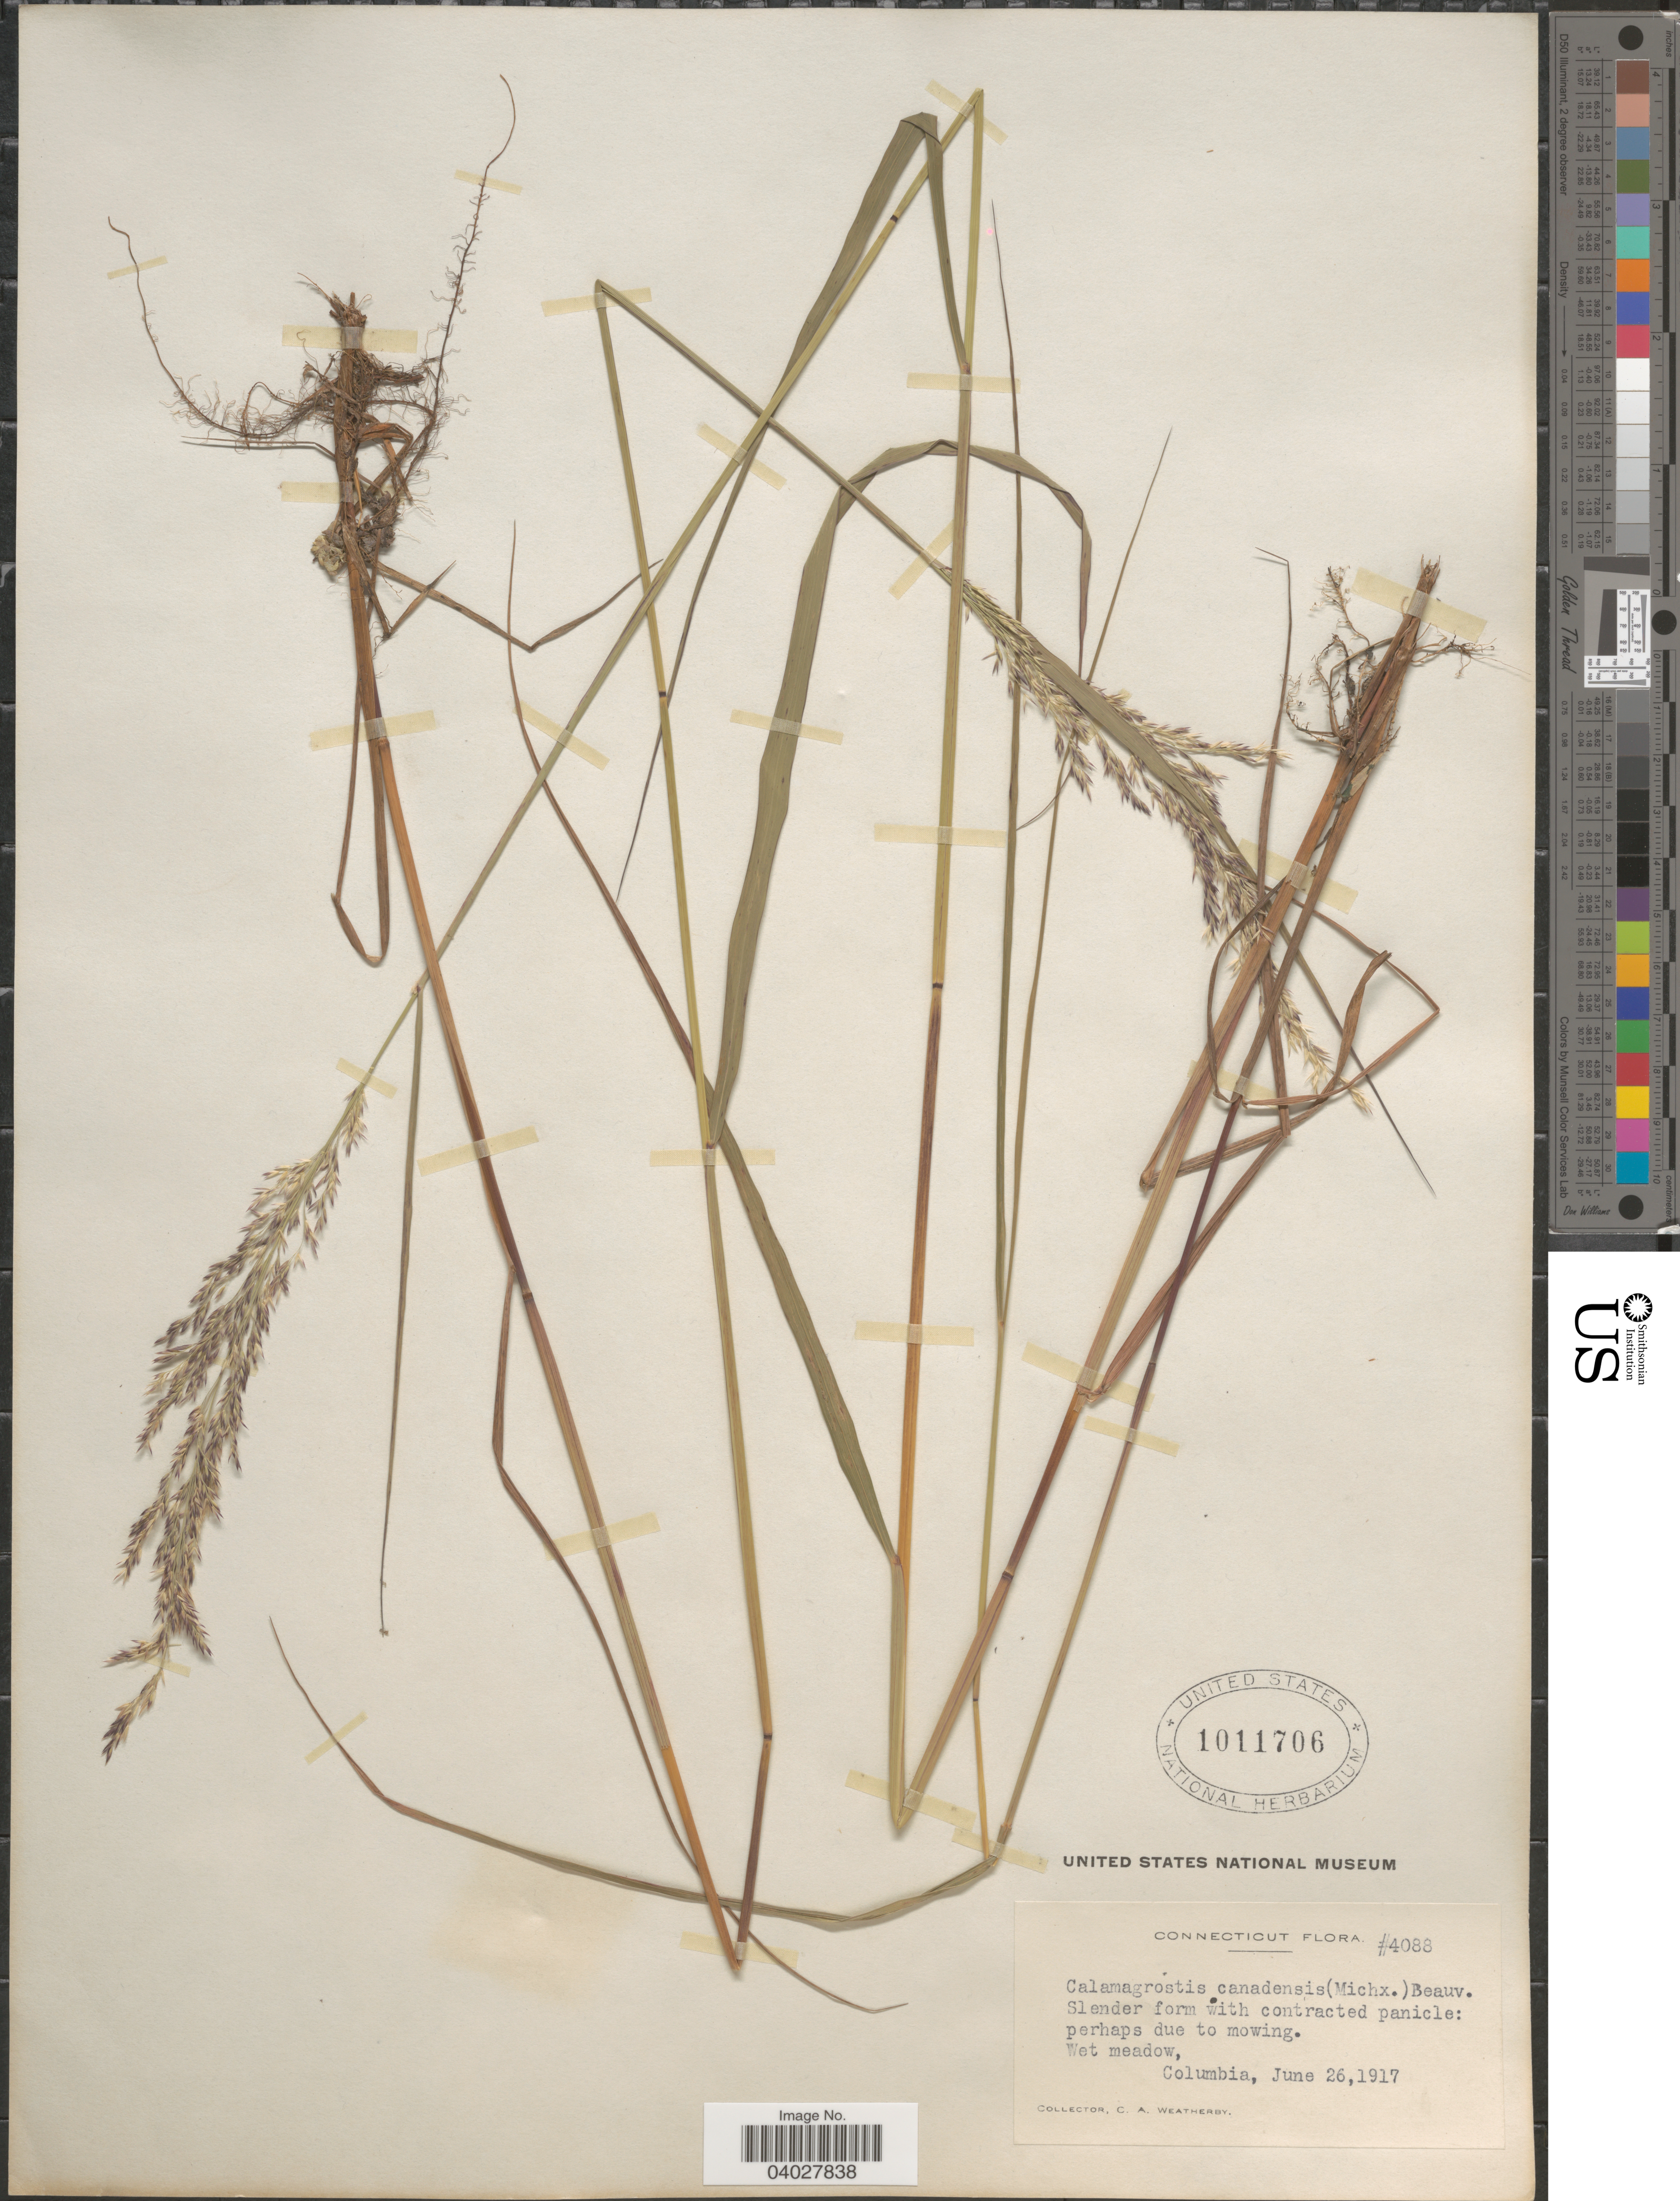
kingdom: Plantae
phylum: Tracheophyta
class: Liliopsida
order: Poales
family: Poaceae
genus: Calamagrostis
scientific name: Calamagrostis canadensis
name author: (Michx.) P. Beauv.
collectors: C. A. Weatherby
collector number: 4088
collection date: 1917-06-26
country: United States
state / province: Connecticut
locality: Wet meadow, Columbia.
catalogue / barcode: US 1011706